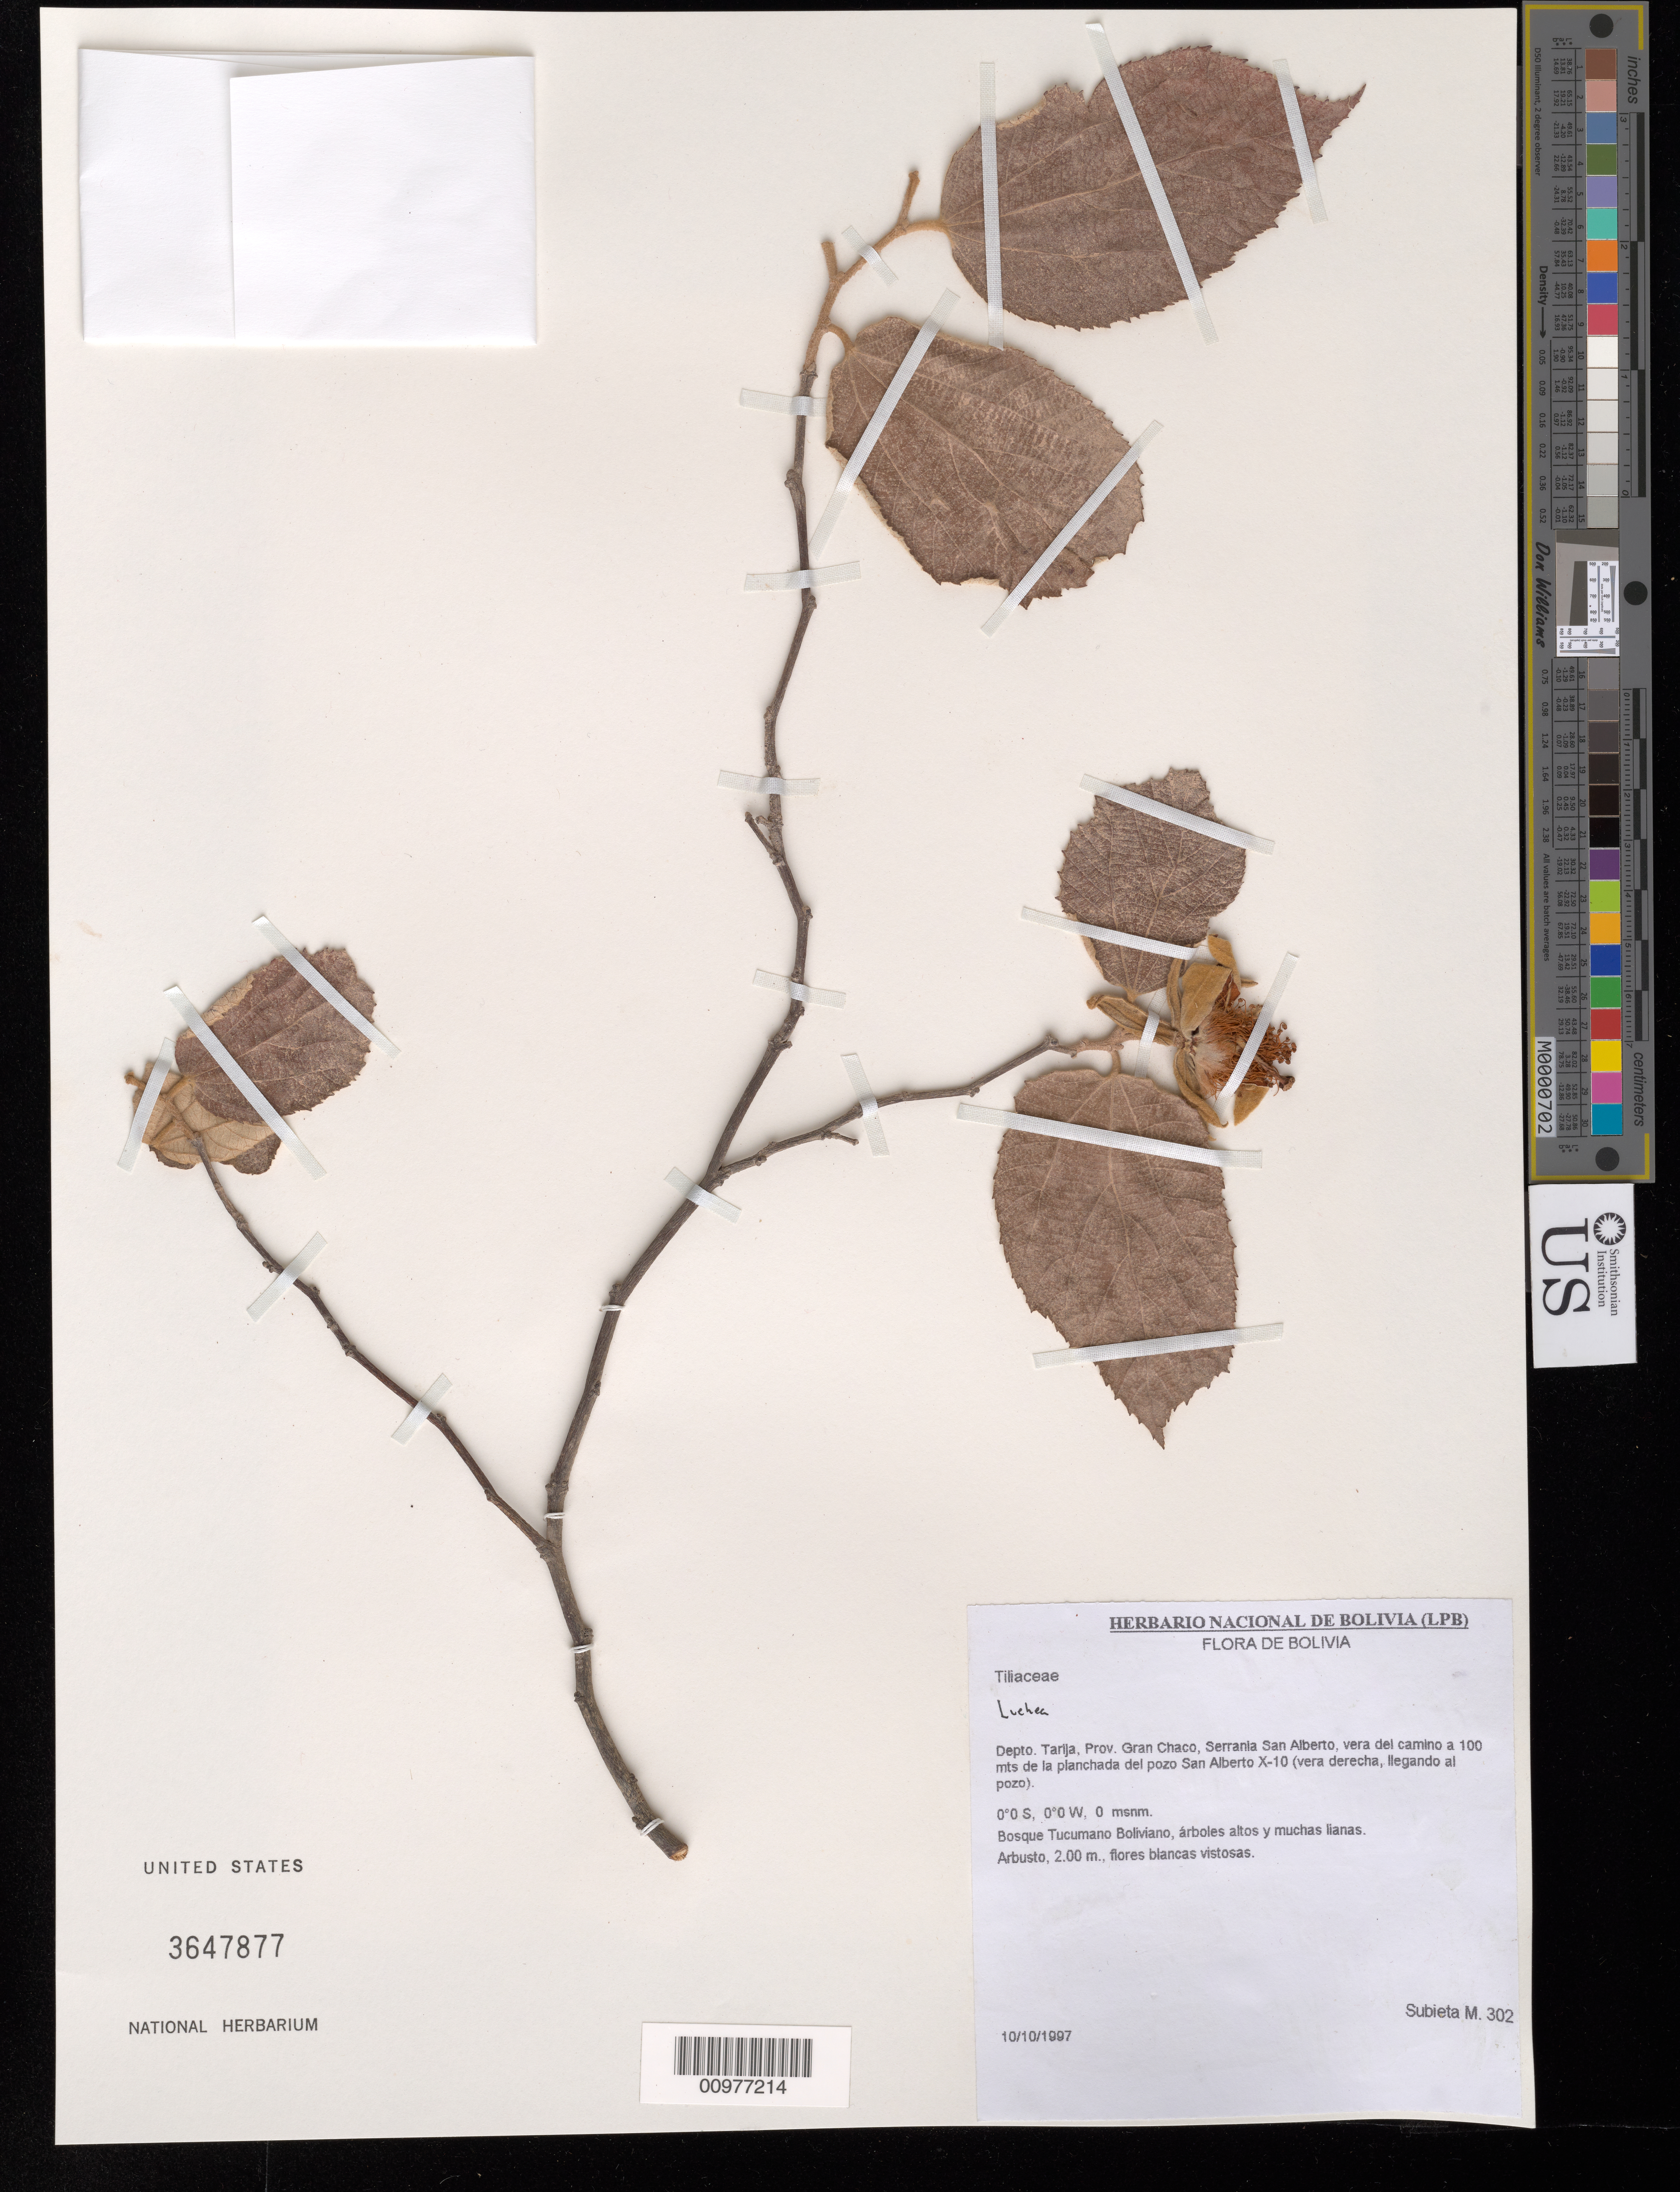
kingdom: Plantae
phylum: Tracheophyta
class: Magnoliopsida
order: Malvales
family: Malvaceae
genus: Luehea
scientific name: Luehea sp.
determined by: Dorr, L. J., (BOT), Smithsonian Institution - National Museum of Natural History (UNITED STATES)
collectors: Subieta M.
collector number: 302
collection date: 1997-10-10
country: Bolivia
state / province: Tarija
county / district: Gran Chaco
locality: Serrania San Alberto, vera del camino a 100 mts de la planchada del pozo San Alberto X-10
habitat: bosque Tucumano Boliviano, arboles altos y muchas llanas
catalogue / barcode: US 3647877